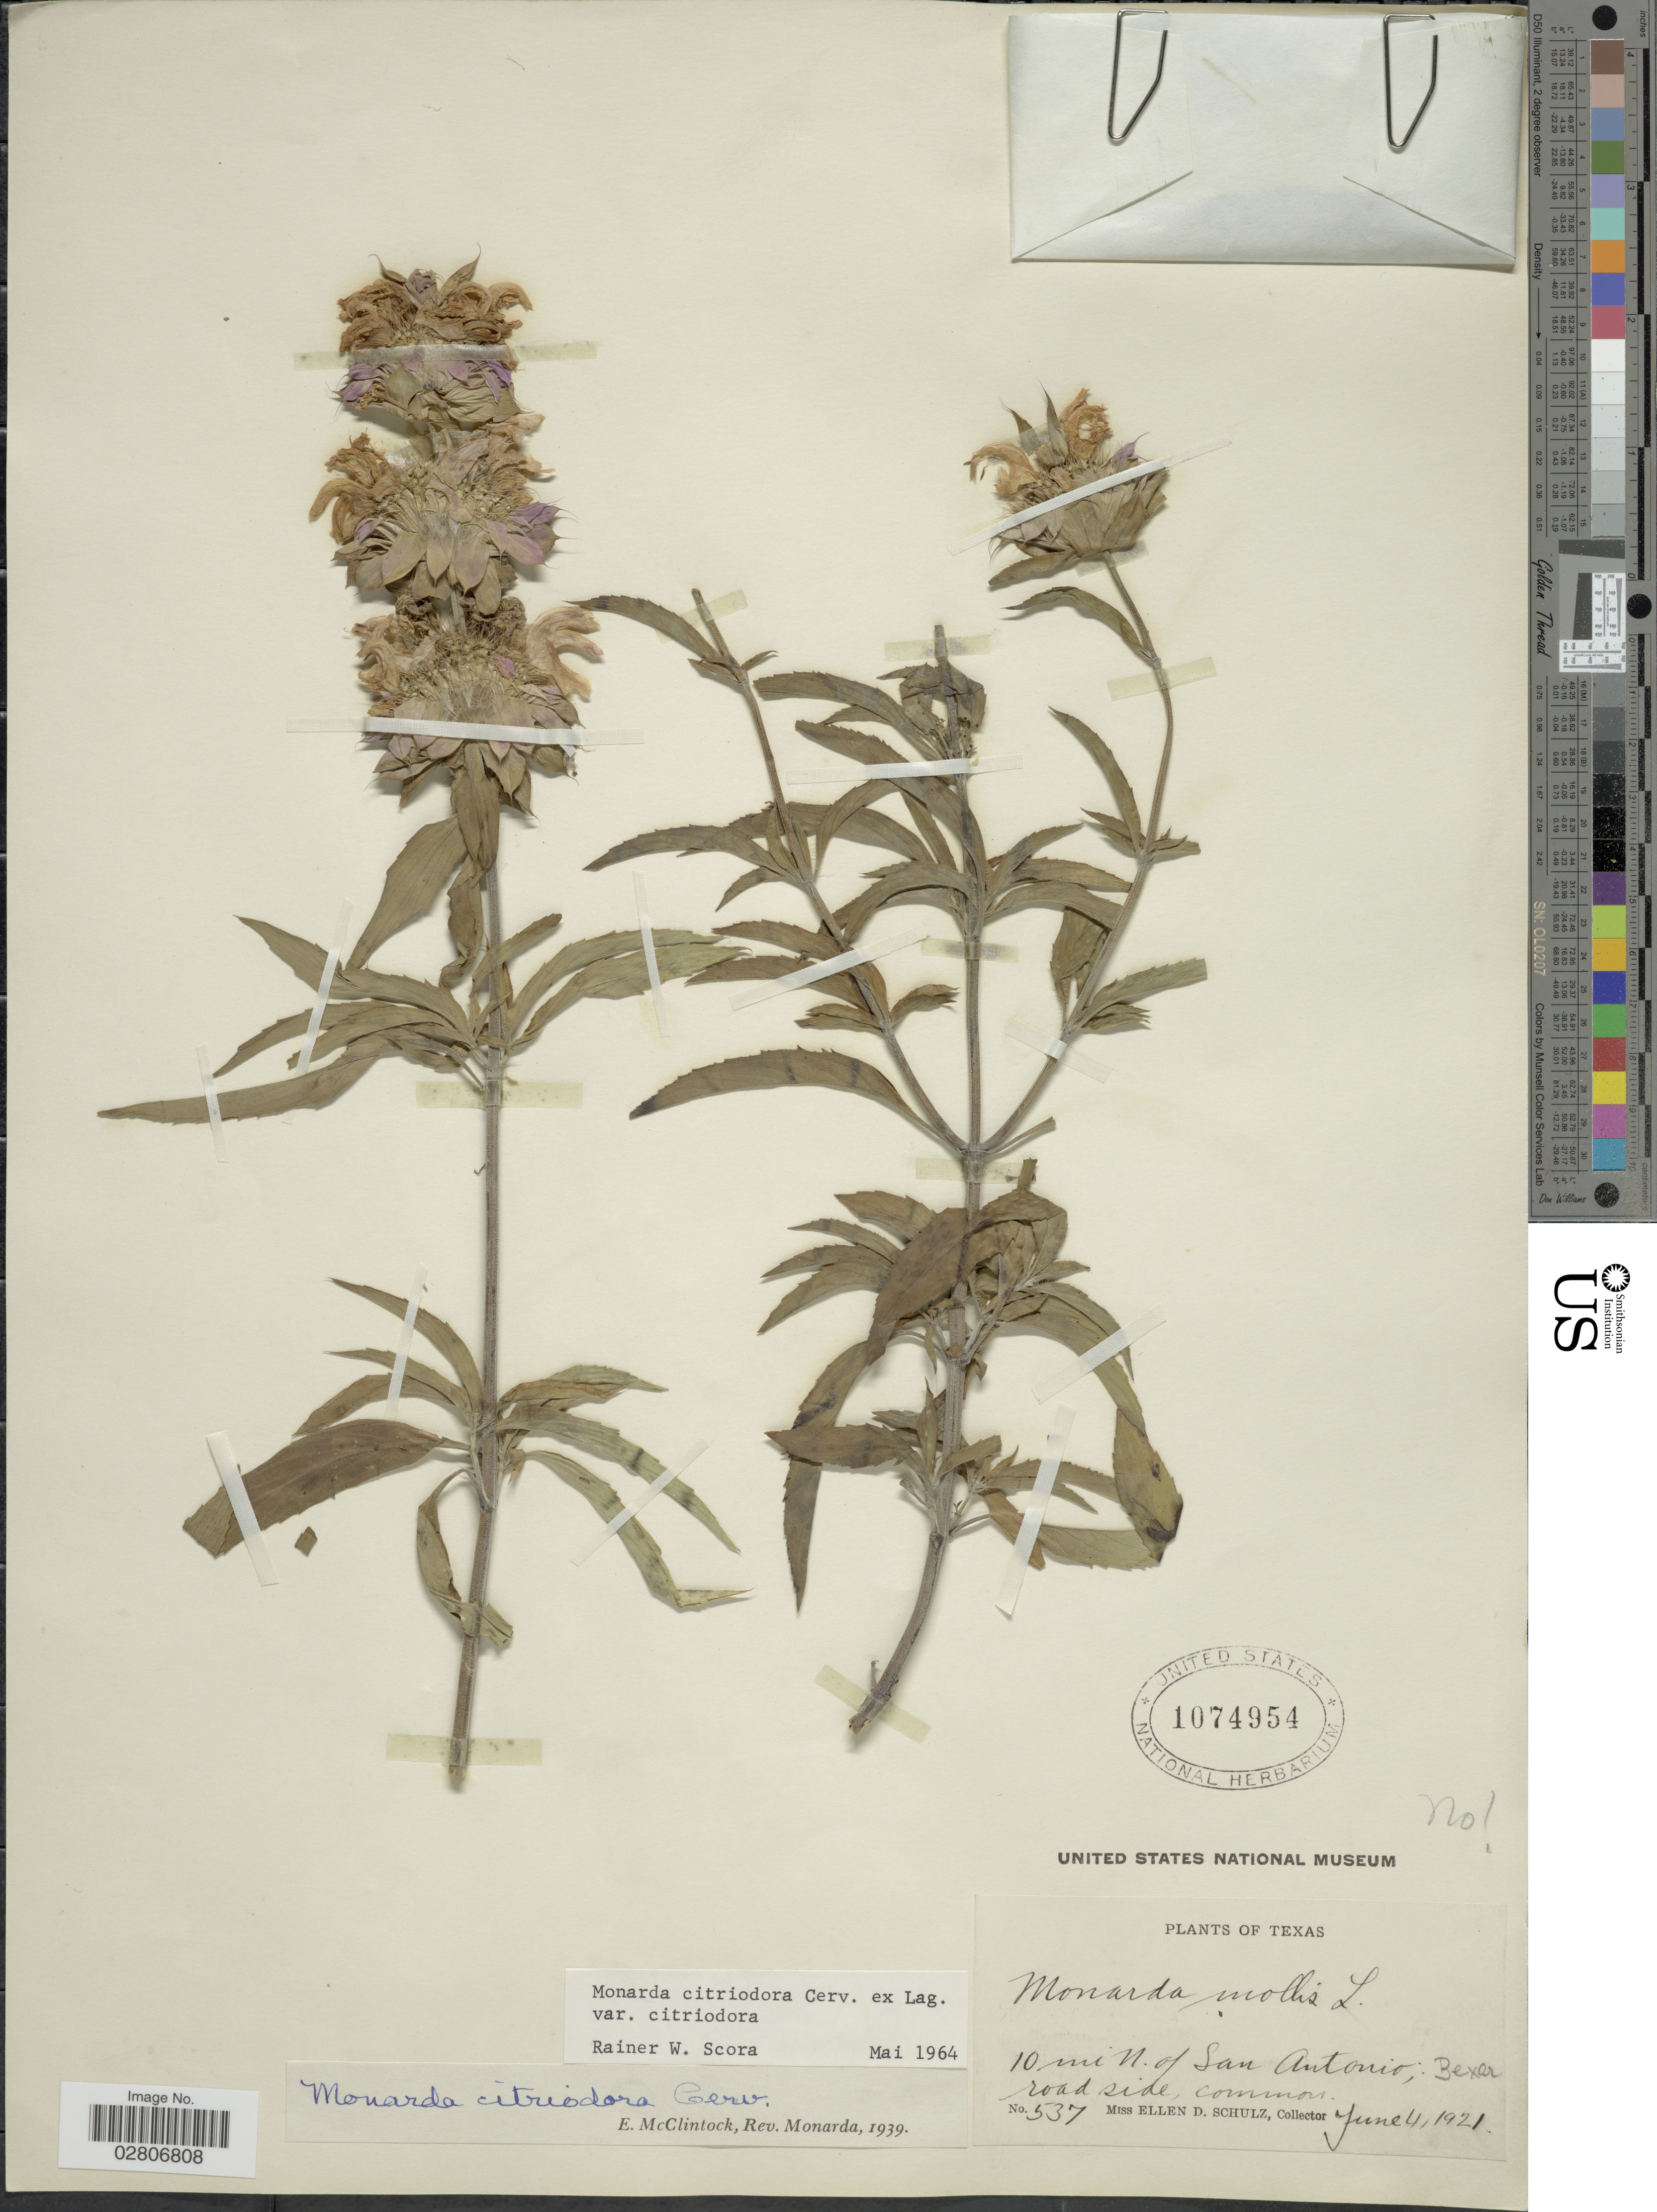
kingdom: Plantae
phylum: Tracheophyta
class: Magnoliopsida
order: Lamiales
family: Lamiaceae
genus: Monarda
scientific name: Monarda citriodora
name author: Cerv. ex Lag.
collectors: E. D. Schulz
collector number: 537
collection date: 1921-06-04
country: United States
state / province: Texas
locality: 10 mi N. of San Antonio, Bexar road side, common.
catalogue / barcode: US 1074954